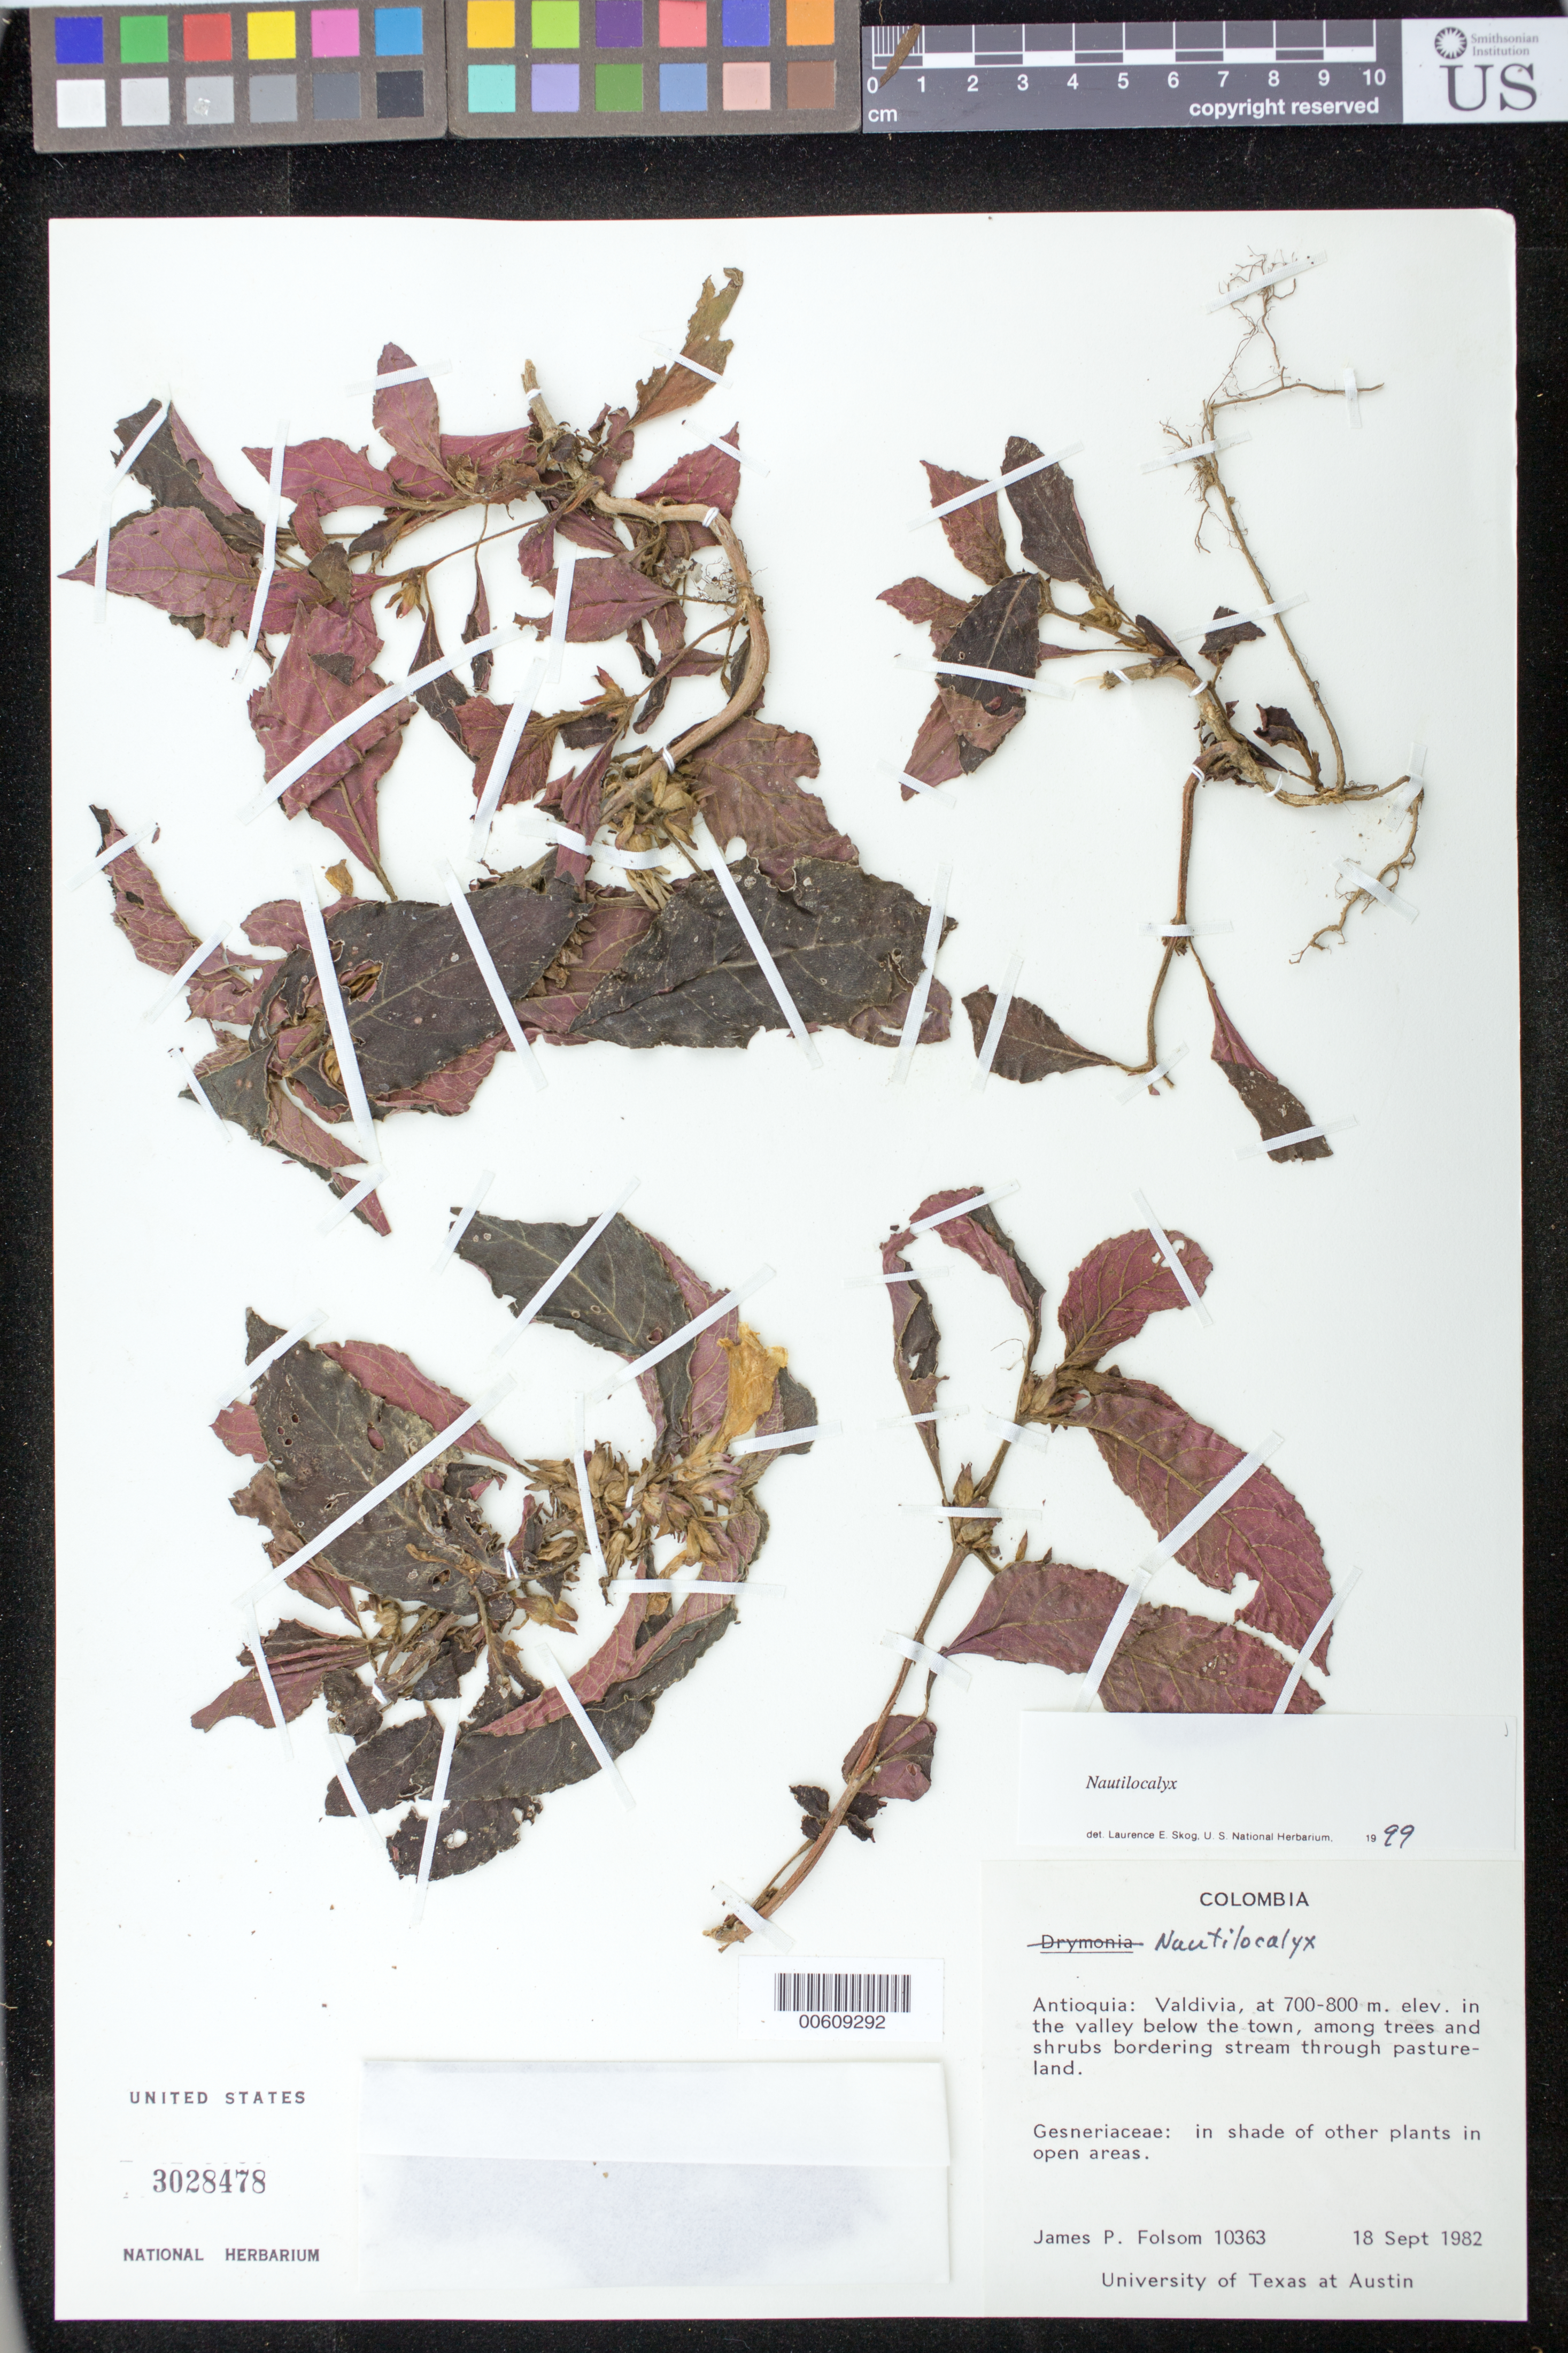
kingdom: Plantae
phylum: Tracheophyta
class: Magnoliopsida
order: Lamiales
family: Gesneriaceae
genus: Nautilocalyx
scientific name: Nautilocalyx sp.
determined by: Skog, Laurence E.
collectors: J. P. Folsom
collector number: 10363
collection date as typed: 18 Sep 1982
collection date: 1982-09-18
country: Colombia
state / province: Antioquia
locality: Valdivia, in the valley below the town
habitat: Among trees and shrubs bordering stream through pastureland; in shade of other plants in open areas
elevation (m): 700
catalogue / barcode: US 3028478